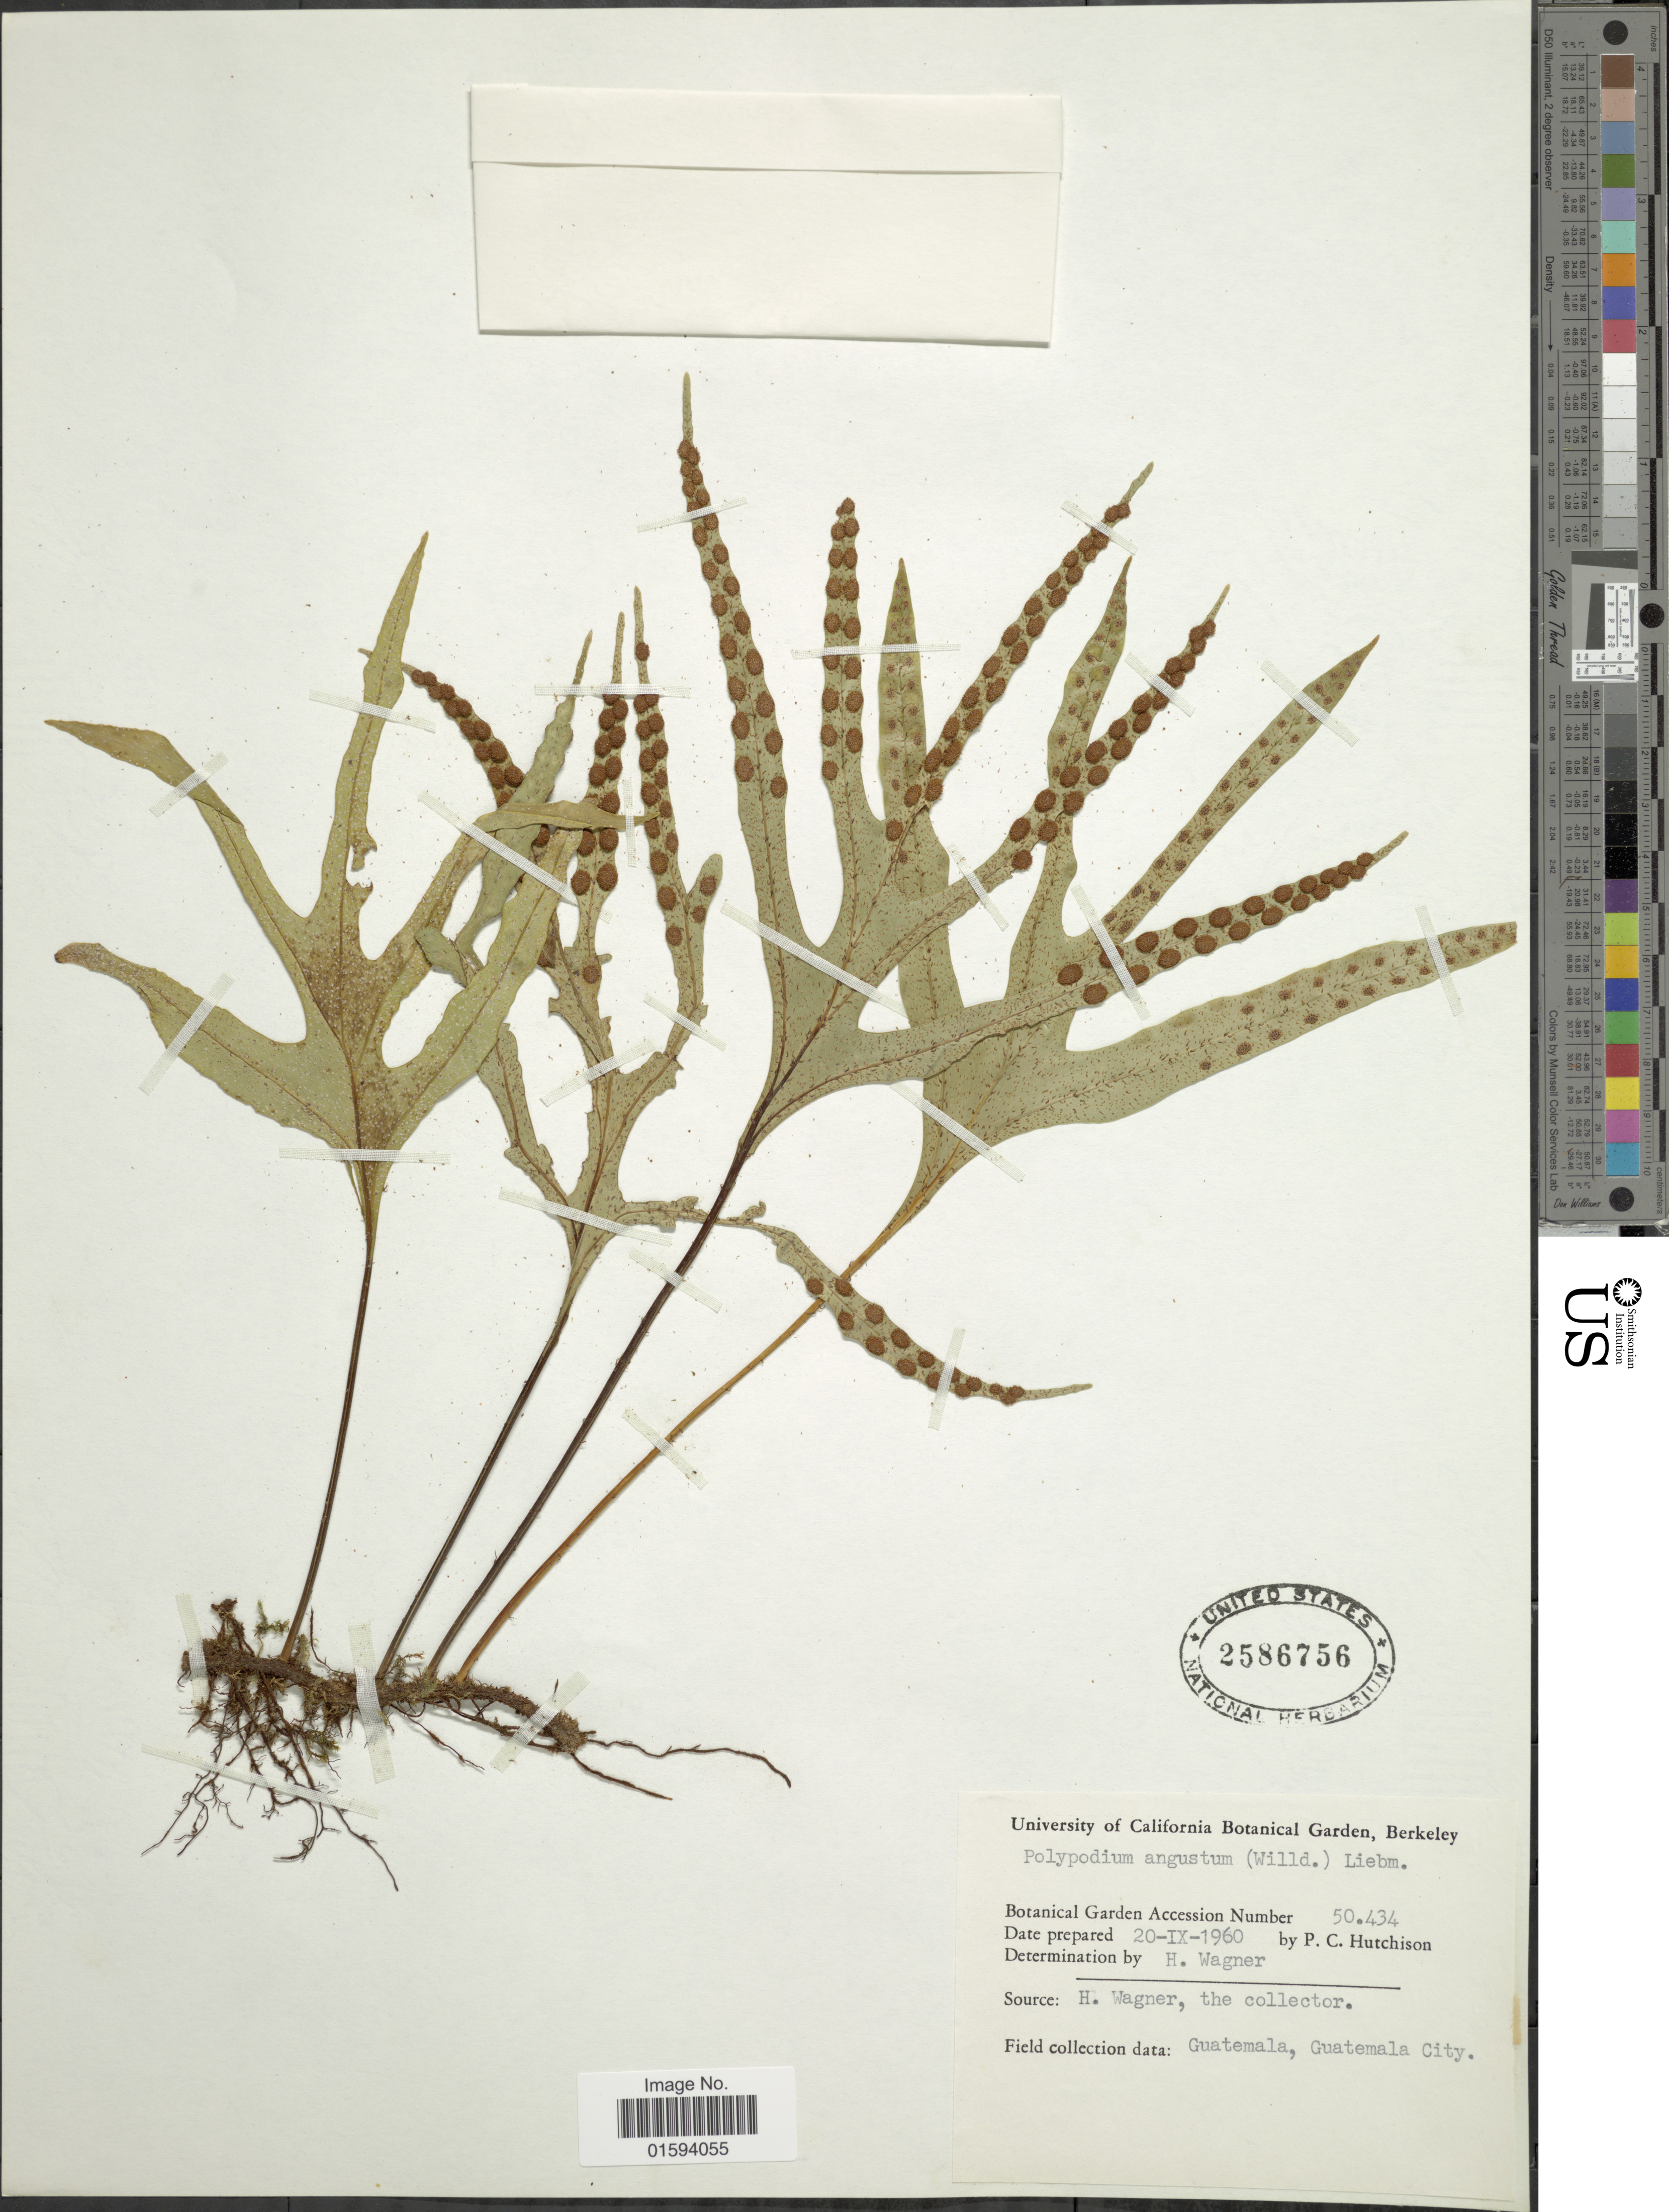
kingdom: Plantae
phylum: Tracheophyta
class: Polypodiopsida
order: Polypodiales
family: Polypodiaceae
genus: Polypodium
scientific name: Polypodium angustum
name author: (Humb. & Bonap. ex Willd.) Liebm.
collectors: P. C. Hutchison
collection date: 1960-09-20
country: United States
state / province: California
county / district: Alameda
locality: University of California Botanical Garden, Berkeley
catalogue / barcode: US 2586756